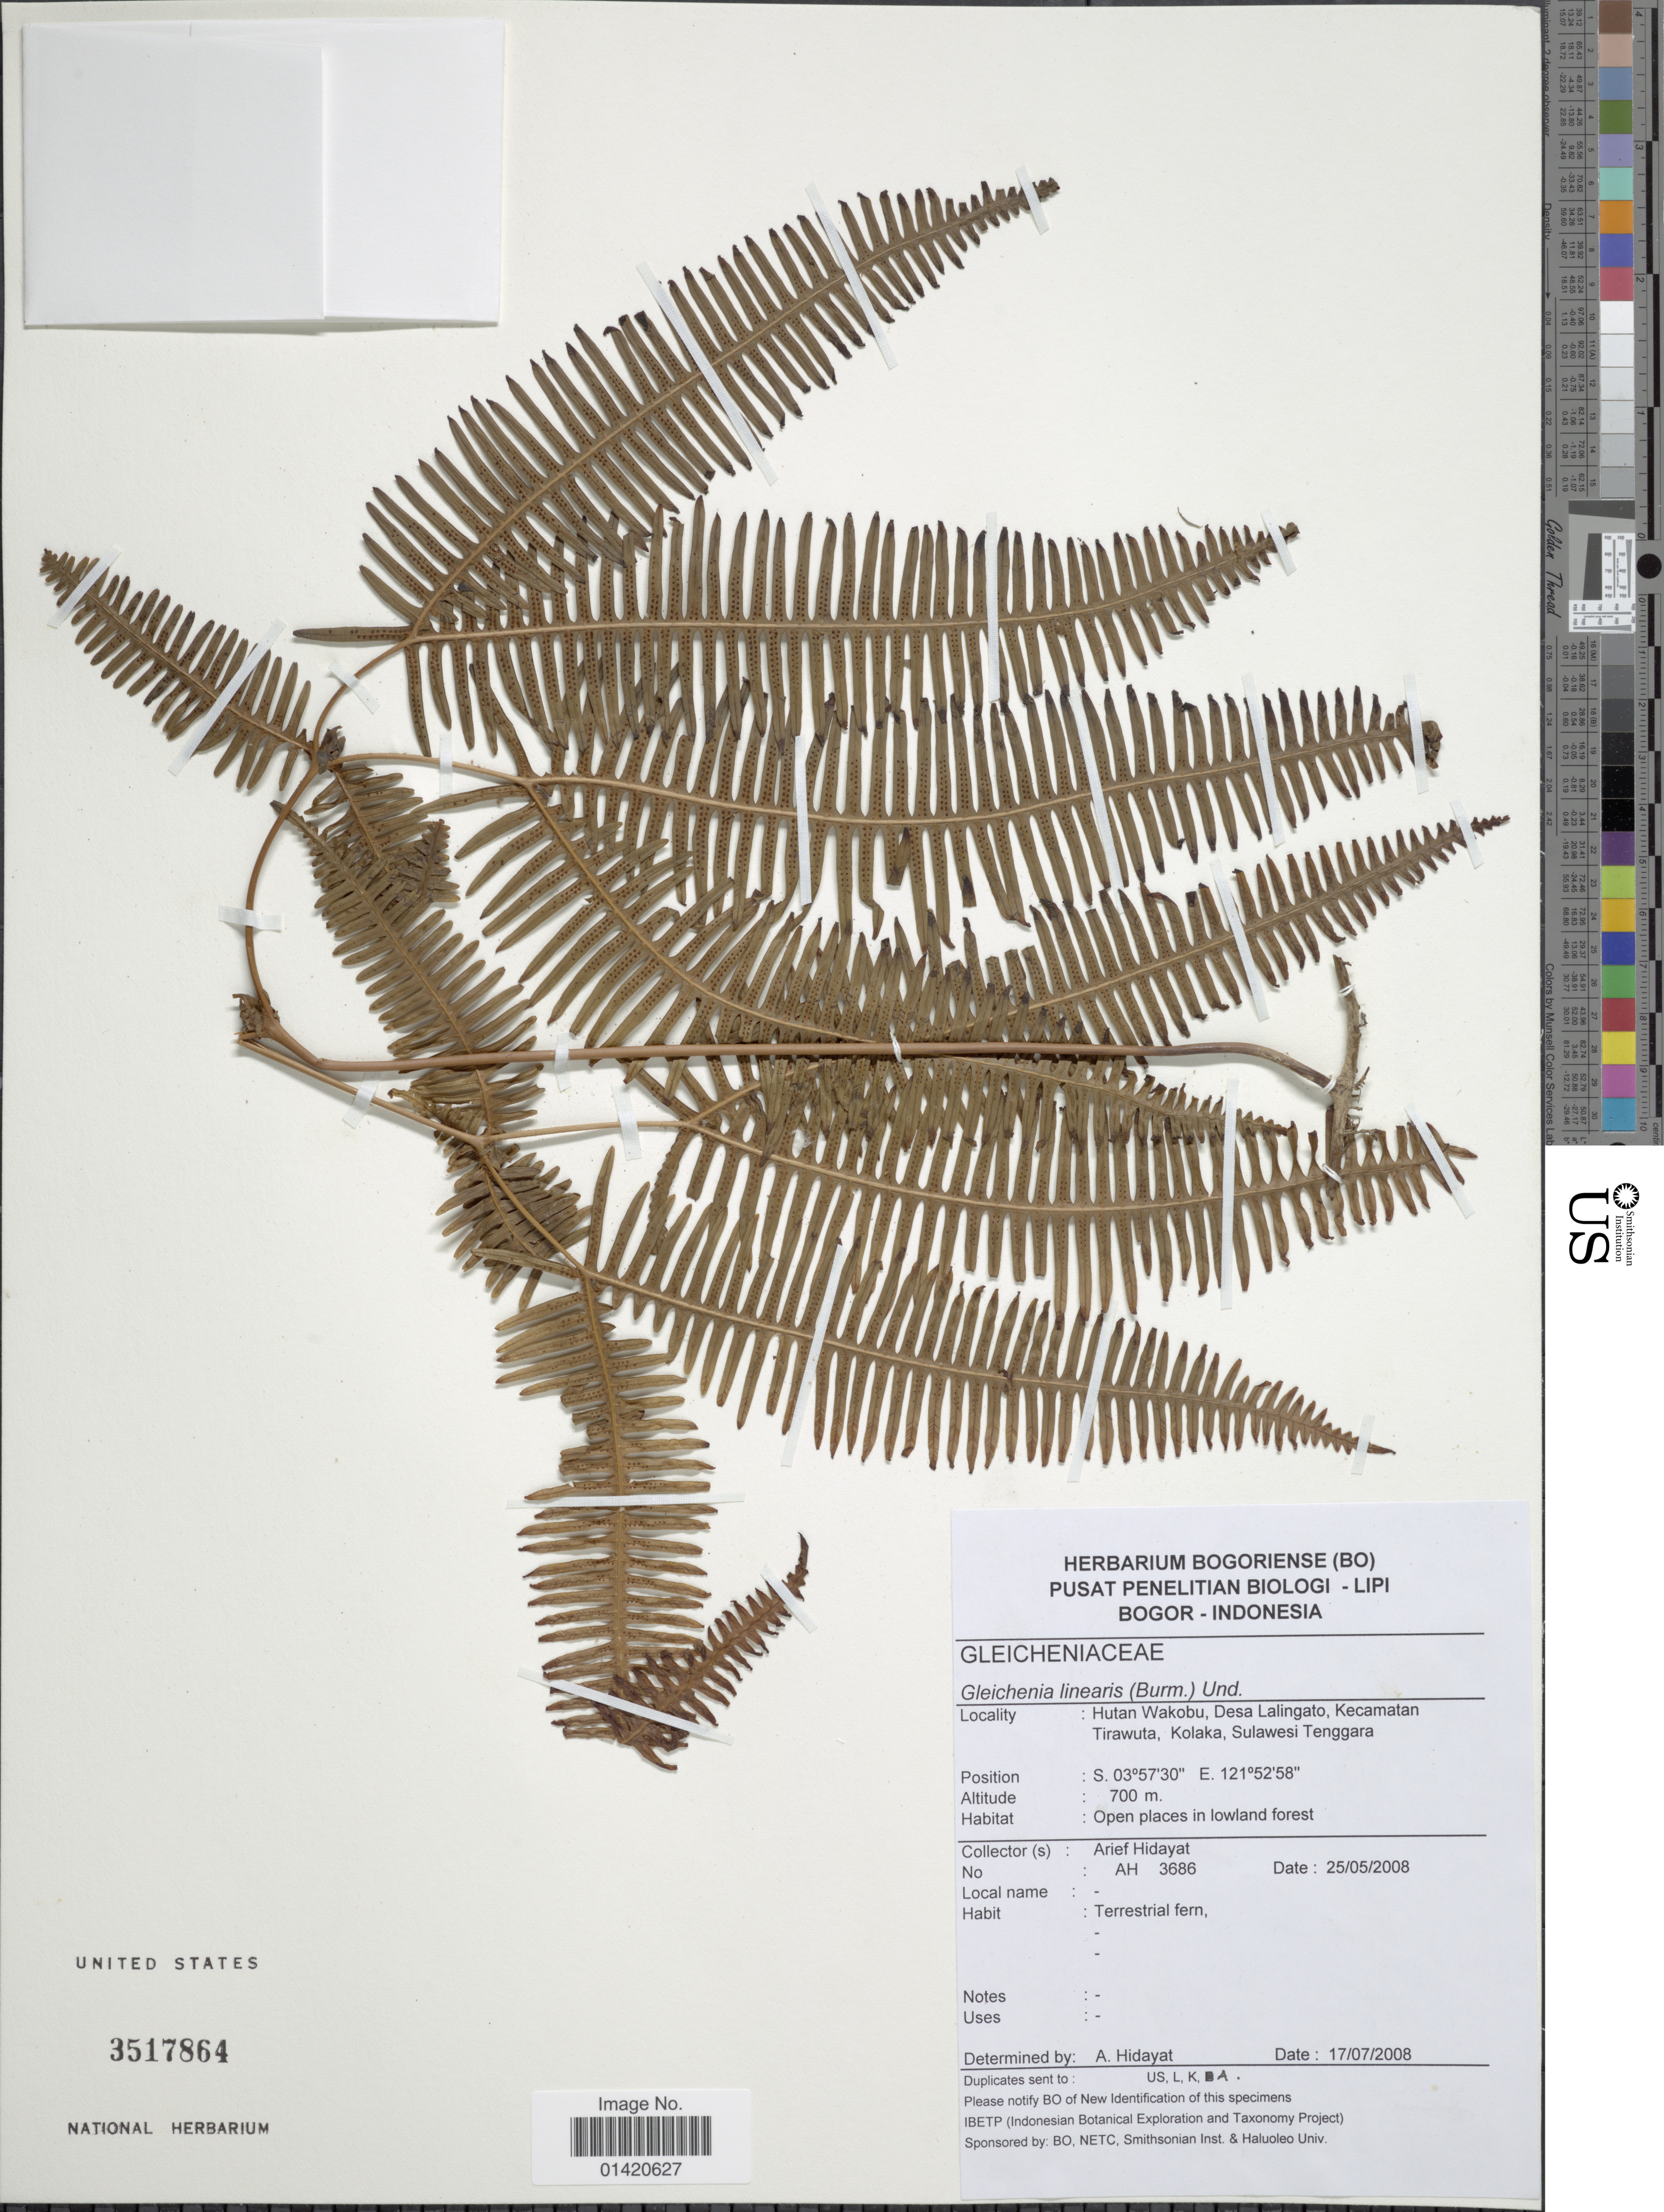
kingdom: Plantae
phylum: Tracheophyta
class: Polypodiopsida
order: Gleicheniales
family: Gleicheniaceae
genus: Dicranopteris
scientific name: Dicranopteris linearis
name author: (Burm. f.) Underw.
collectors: A. Hidayat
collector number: AH 3686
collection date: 2008-05-25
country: Indonesia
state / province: Sulawesi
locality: Hutan Wakobu, Desa Lalingato, Kecamatan Tirawatu, Koloka, Sulawesi Tenggara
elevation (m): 700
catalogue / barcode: US 3517864